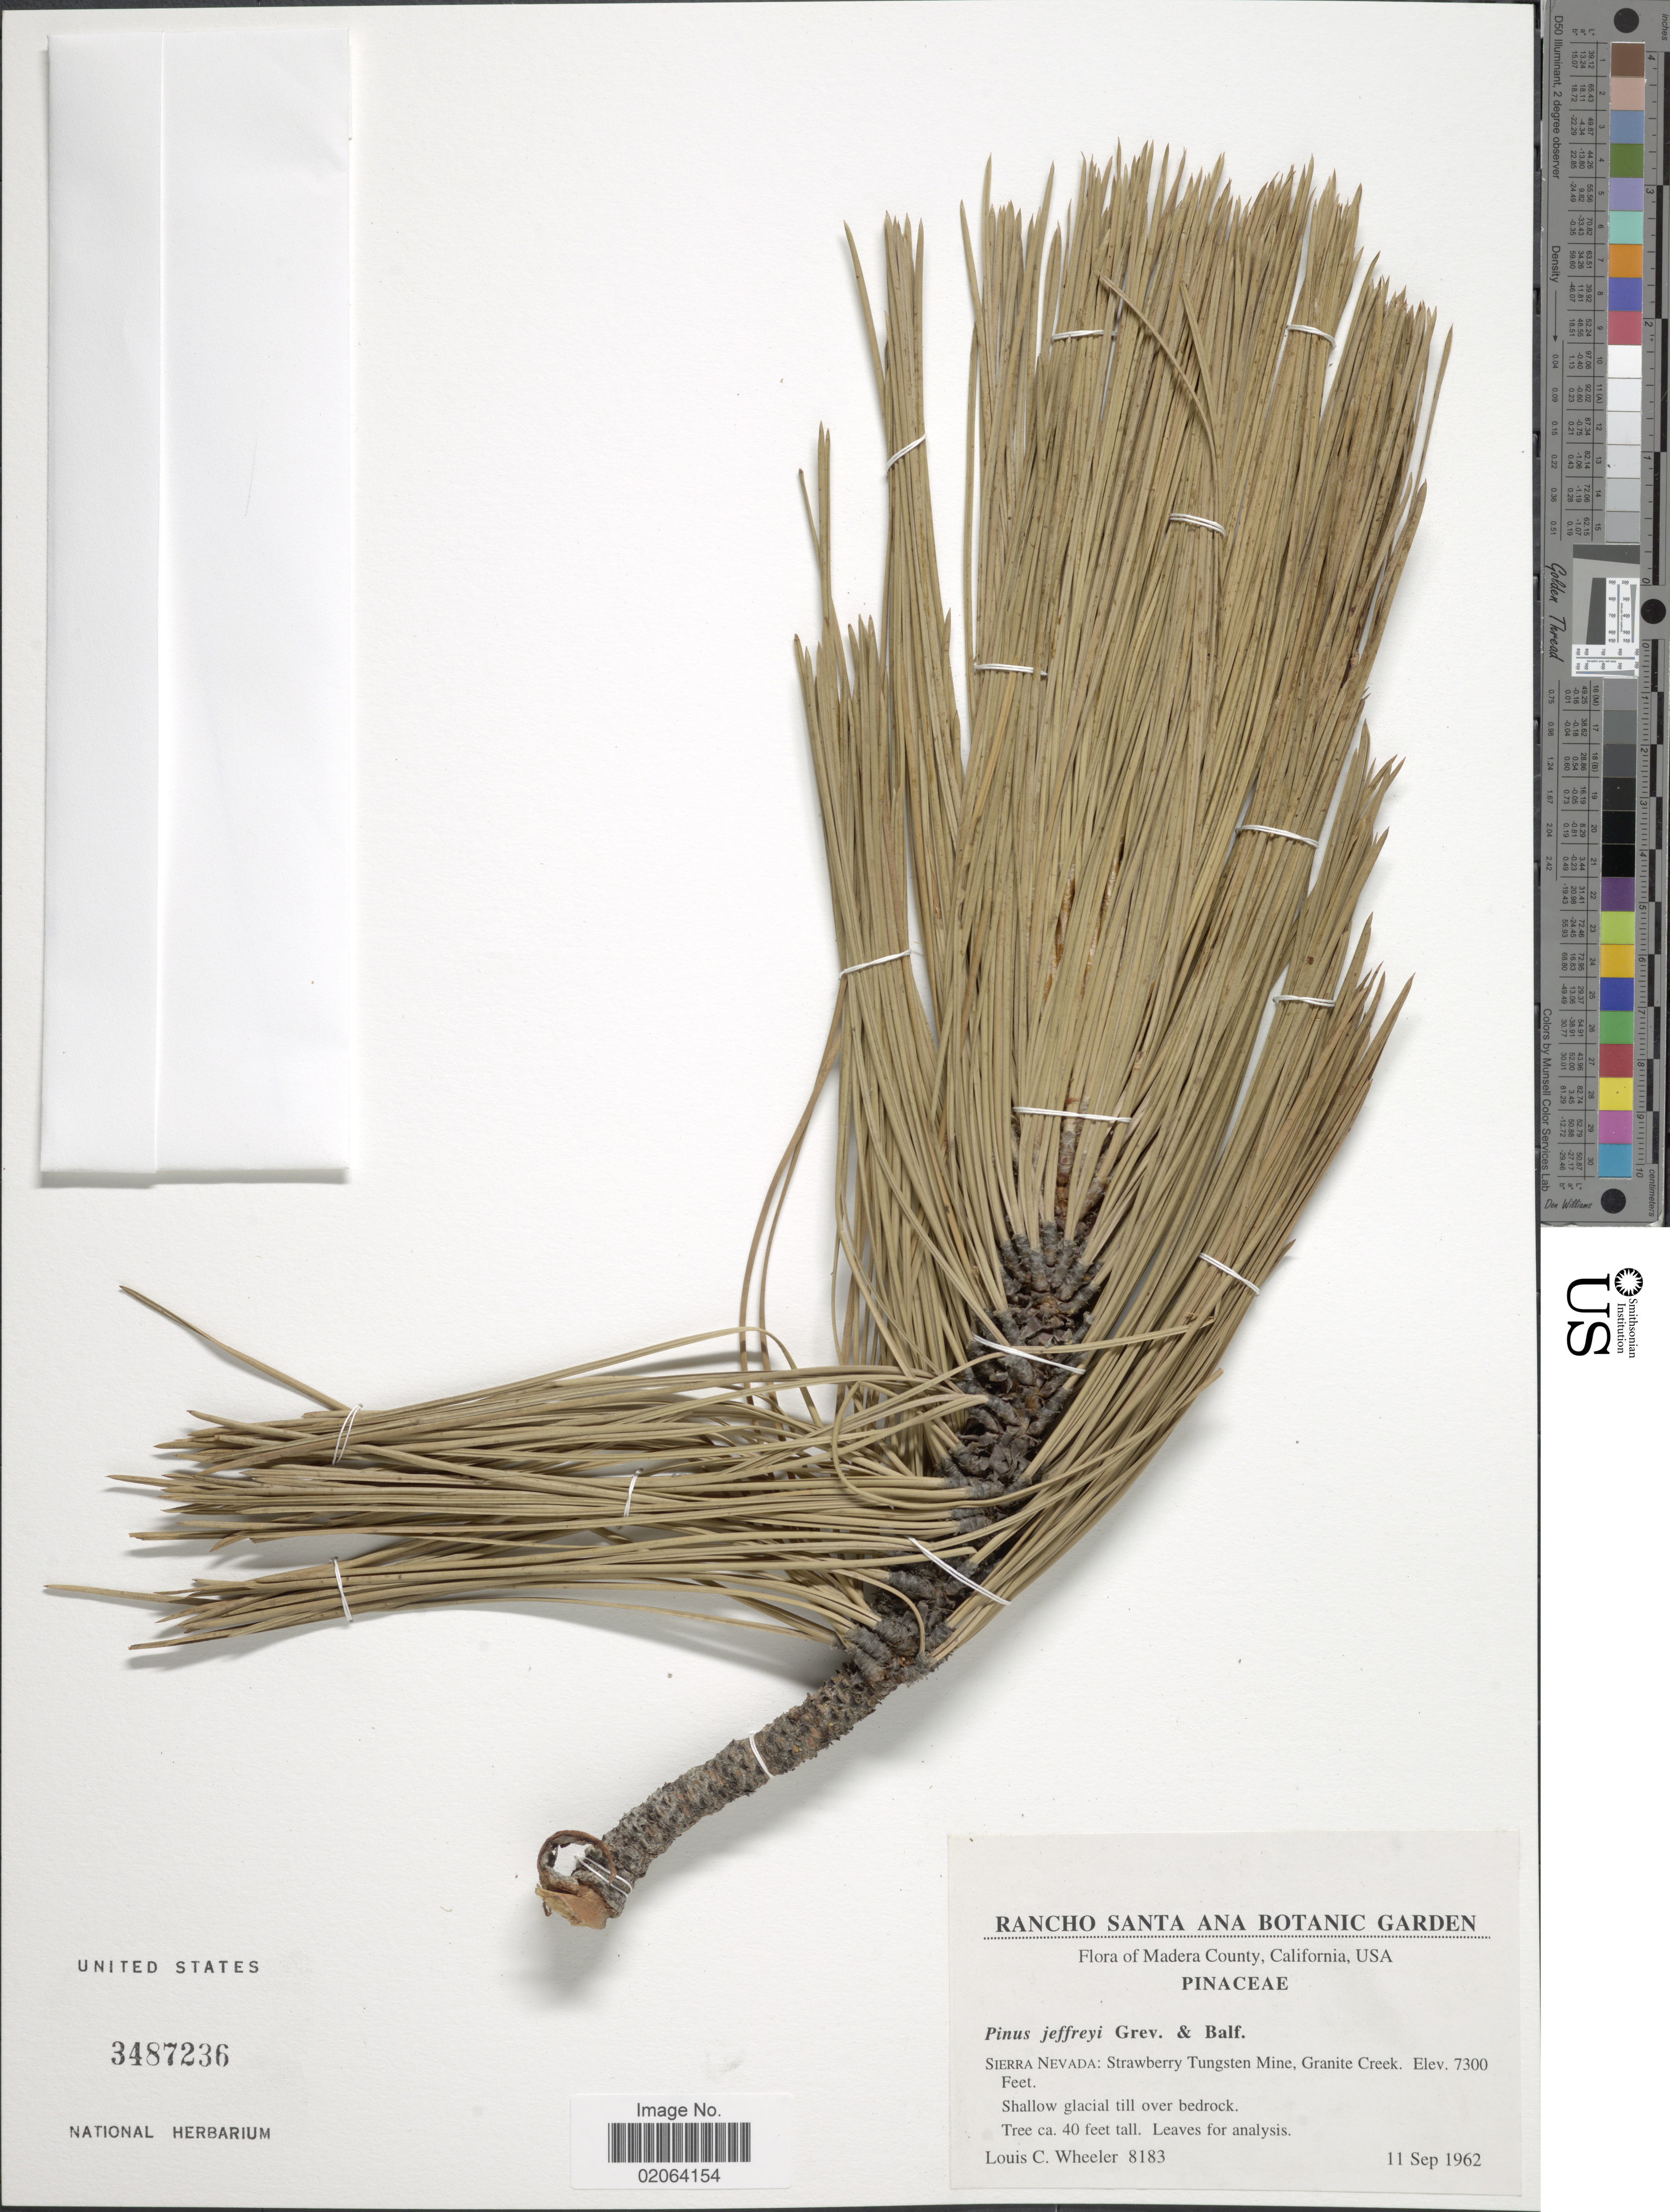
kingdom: Plantae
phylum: Tracheophyta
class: Pinopsida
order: Pinales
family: Pinaceae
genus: Pinus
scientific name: Pinus jeffreyi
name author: Balf.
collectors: L. C. Wheeler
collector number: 8183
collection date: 1962-09-11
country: United States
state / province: California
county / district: Madera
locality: Madera County. Sierra Nevada: Strawberry Tungsten Mine, Granite Creek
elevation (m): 2225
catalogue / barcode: US 3487236